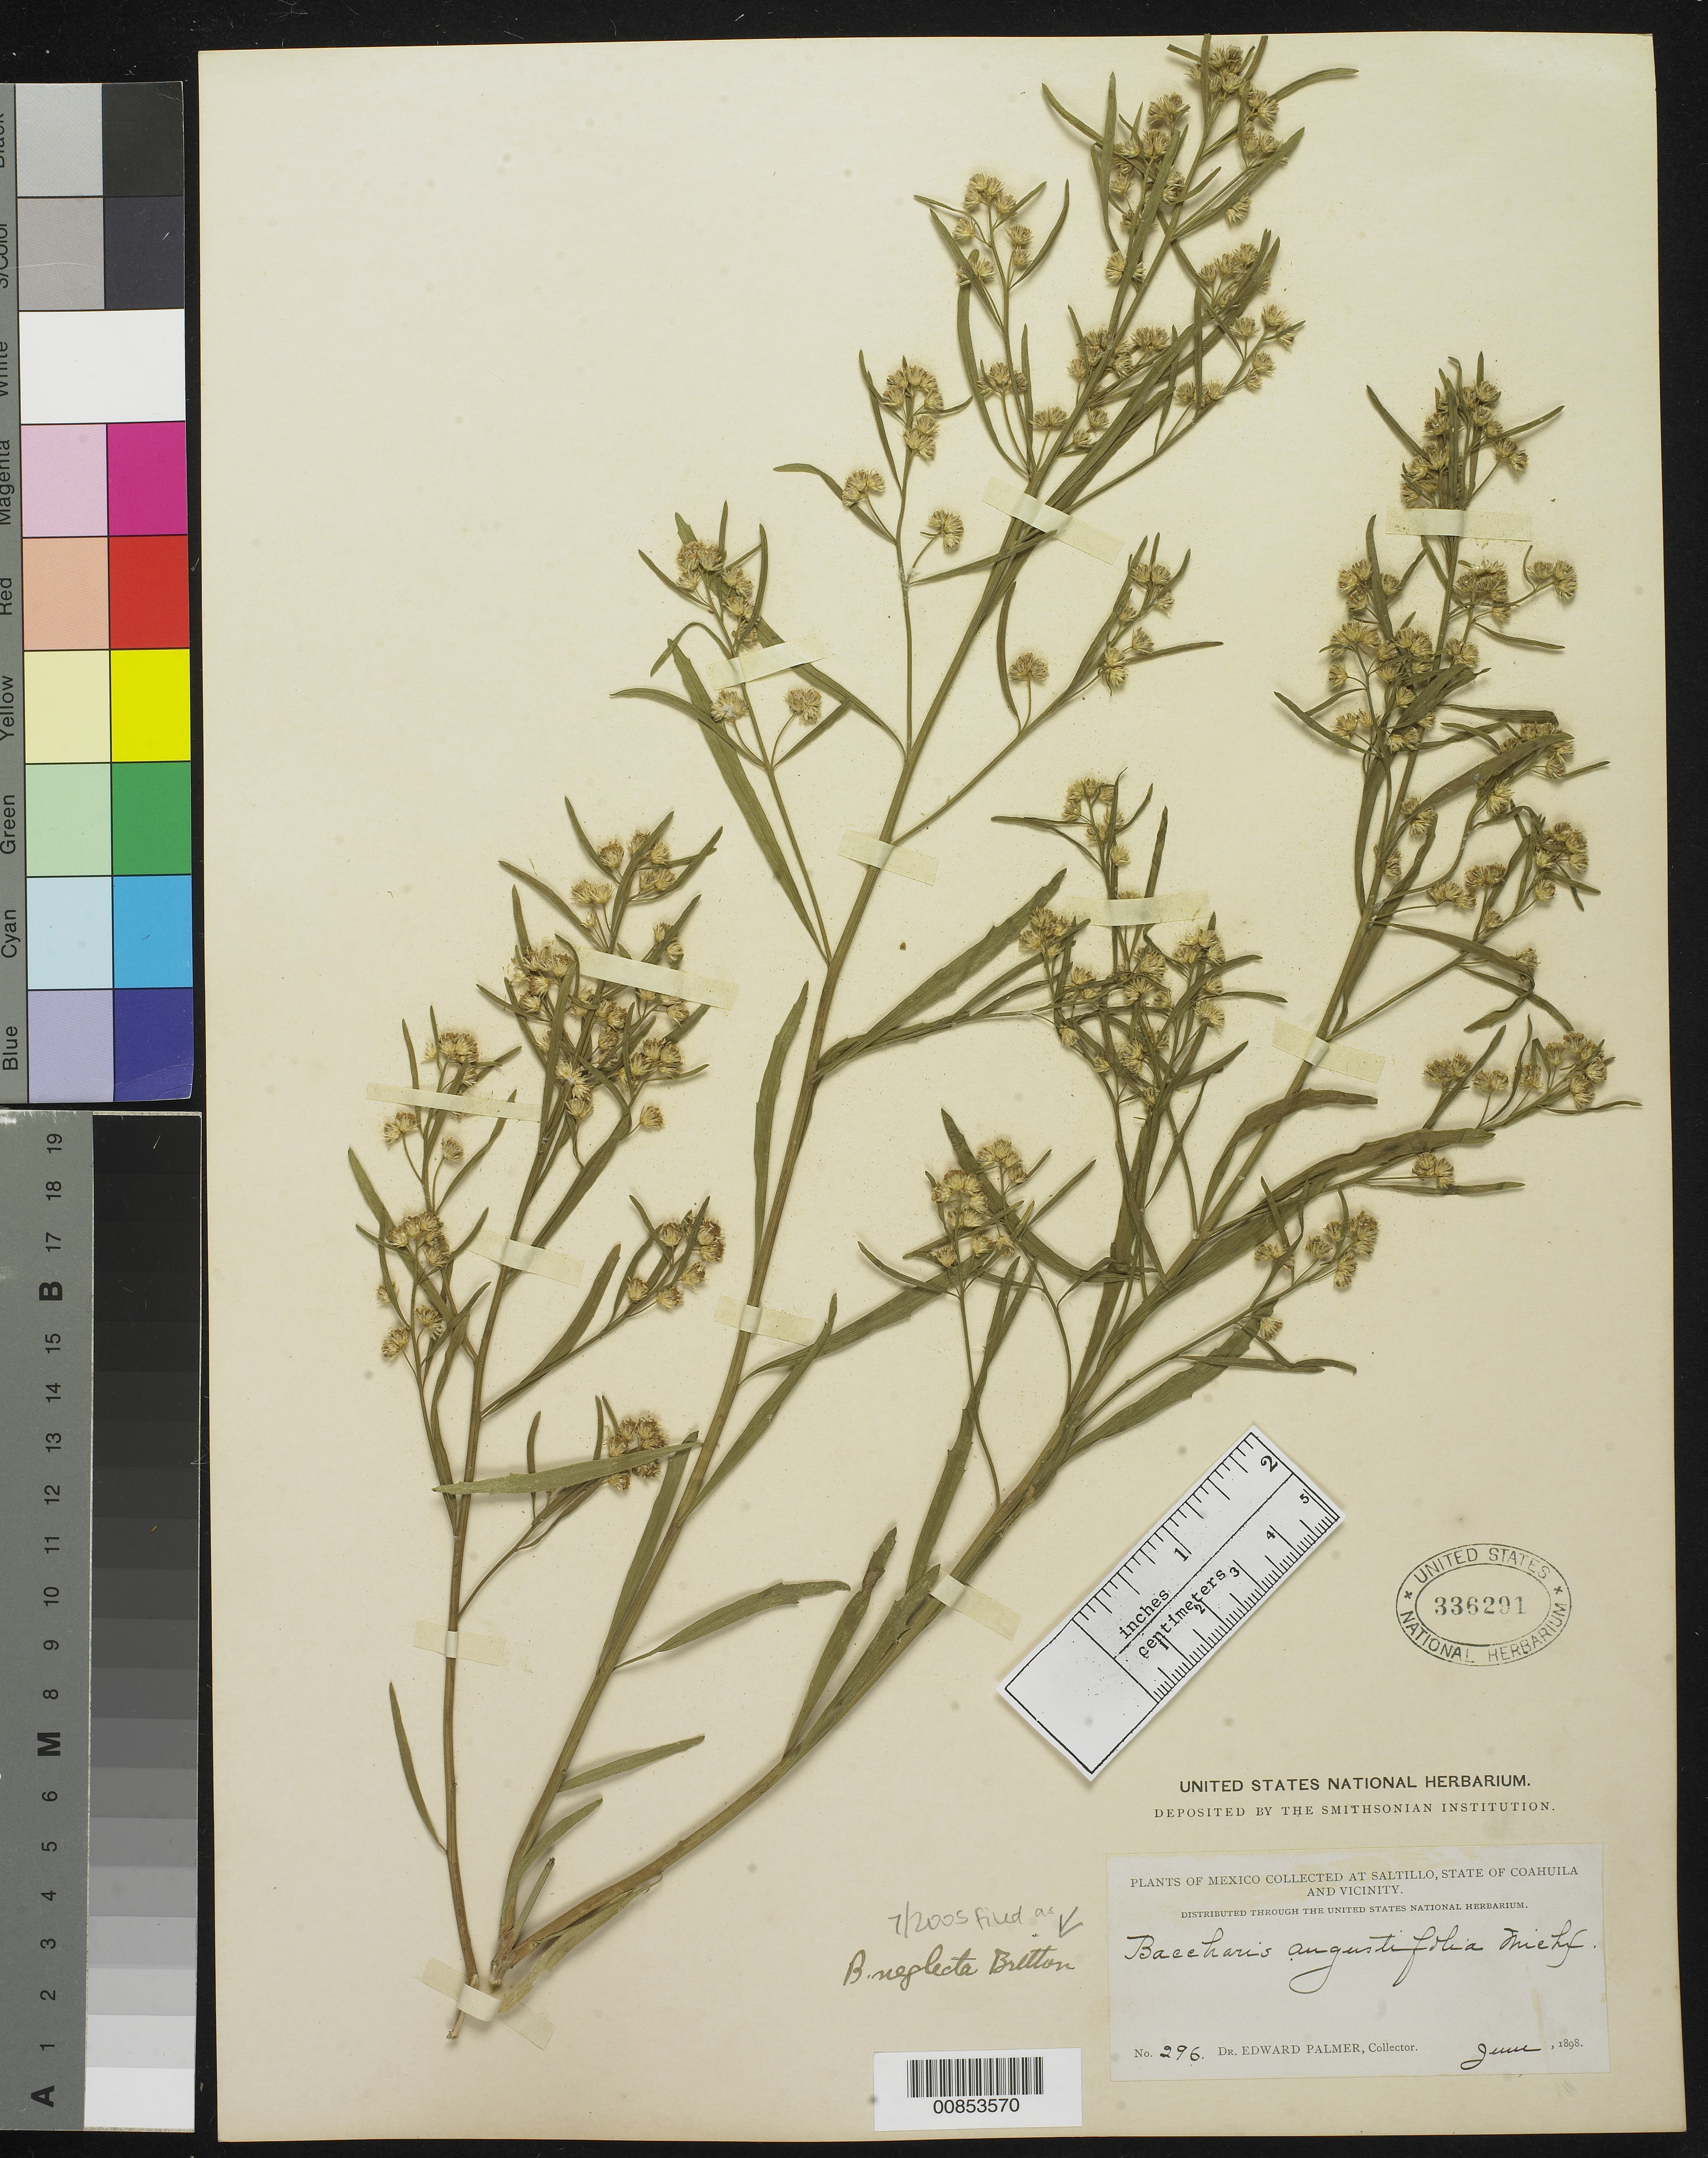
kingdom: Plantae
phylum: Tracheophyta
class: Magnoliopsida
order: Asterales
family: Asteraceae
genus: Baccharis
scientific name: Baccharis neglecta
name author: Britton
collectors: E. Palmer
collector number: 296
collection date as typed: Jun 1898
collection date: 1898-06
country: Mexico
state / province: Coahuila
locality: Saltillo, Coahuila and vicinity.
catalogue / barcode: US 336291